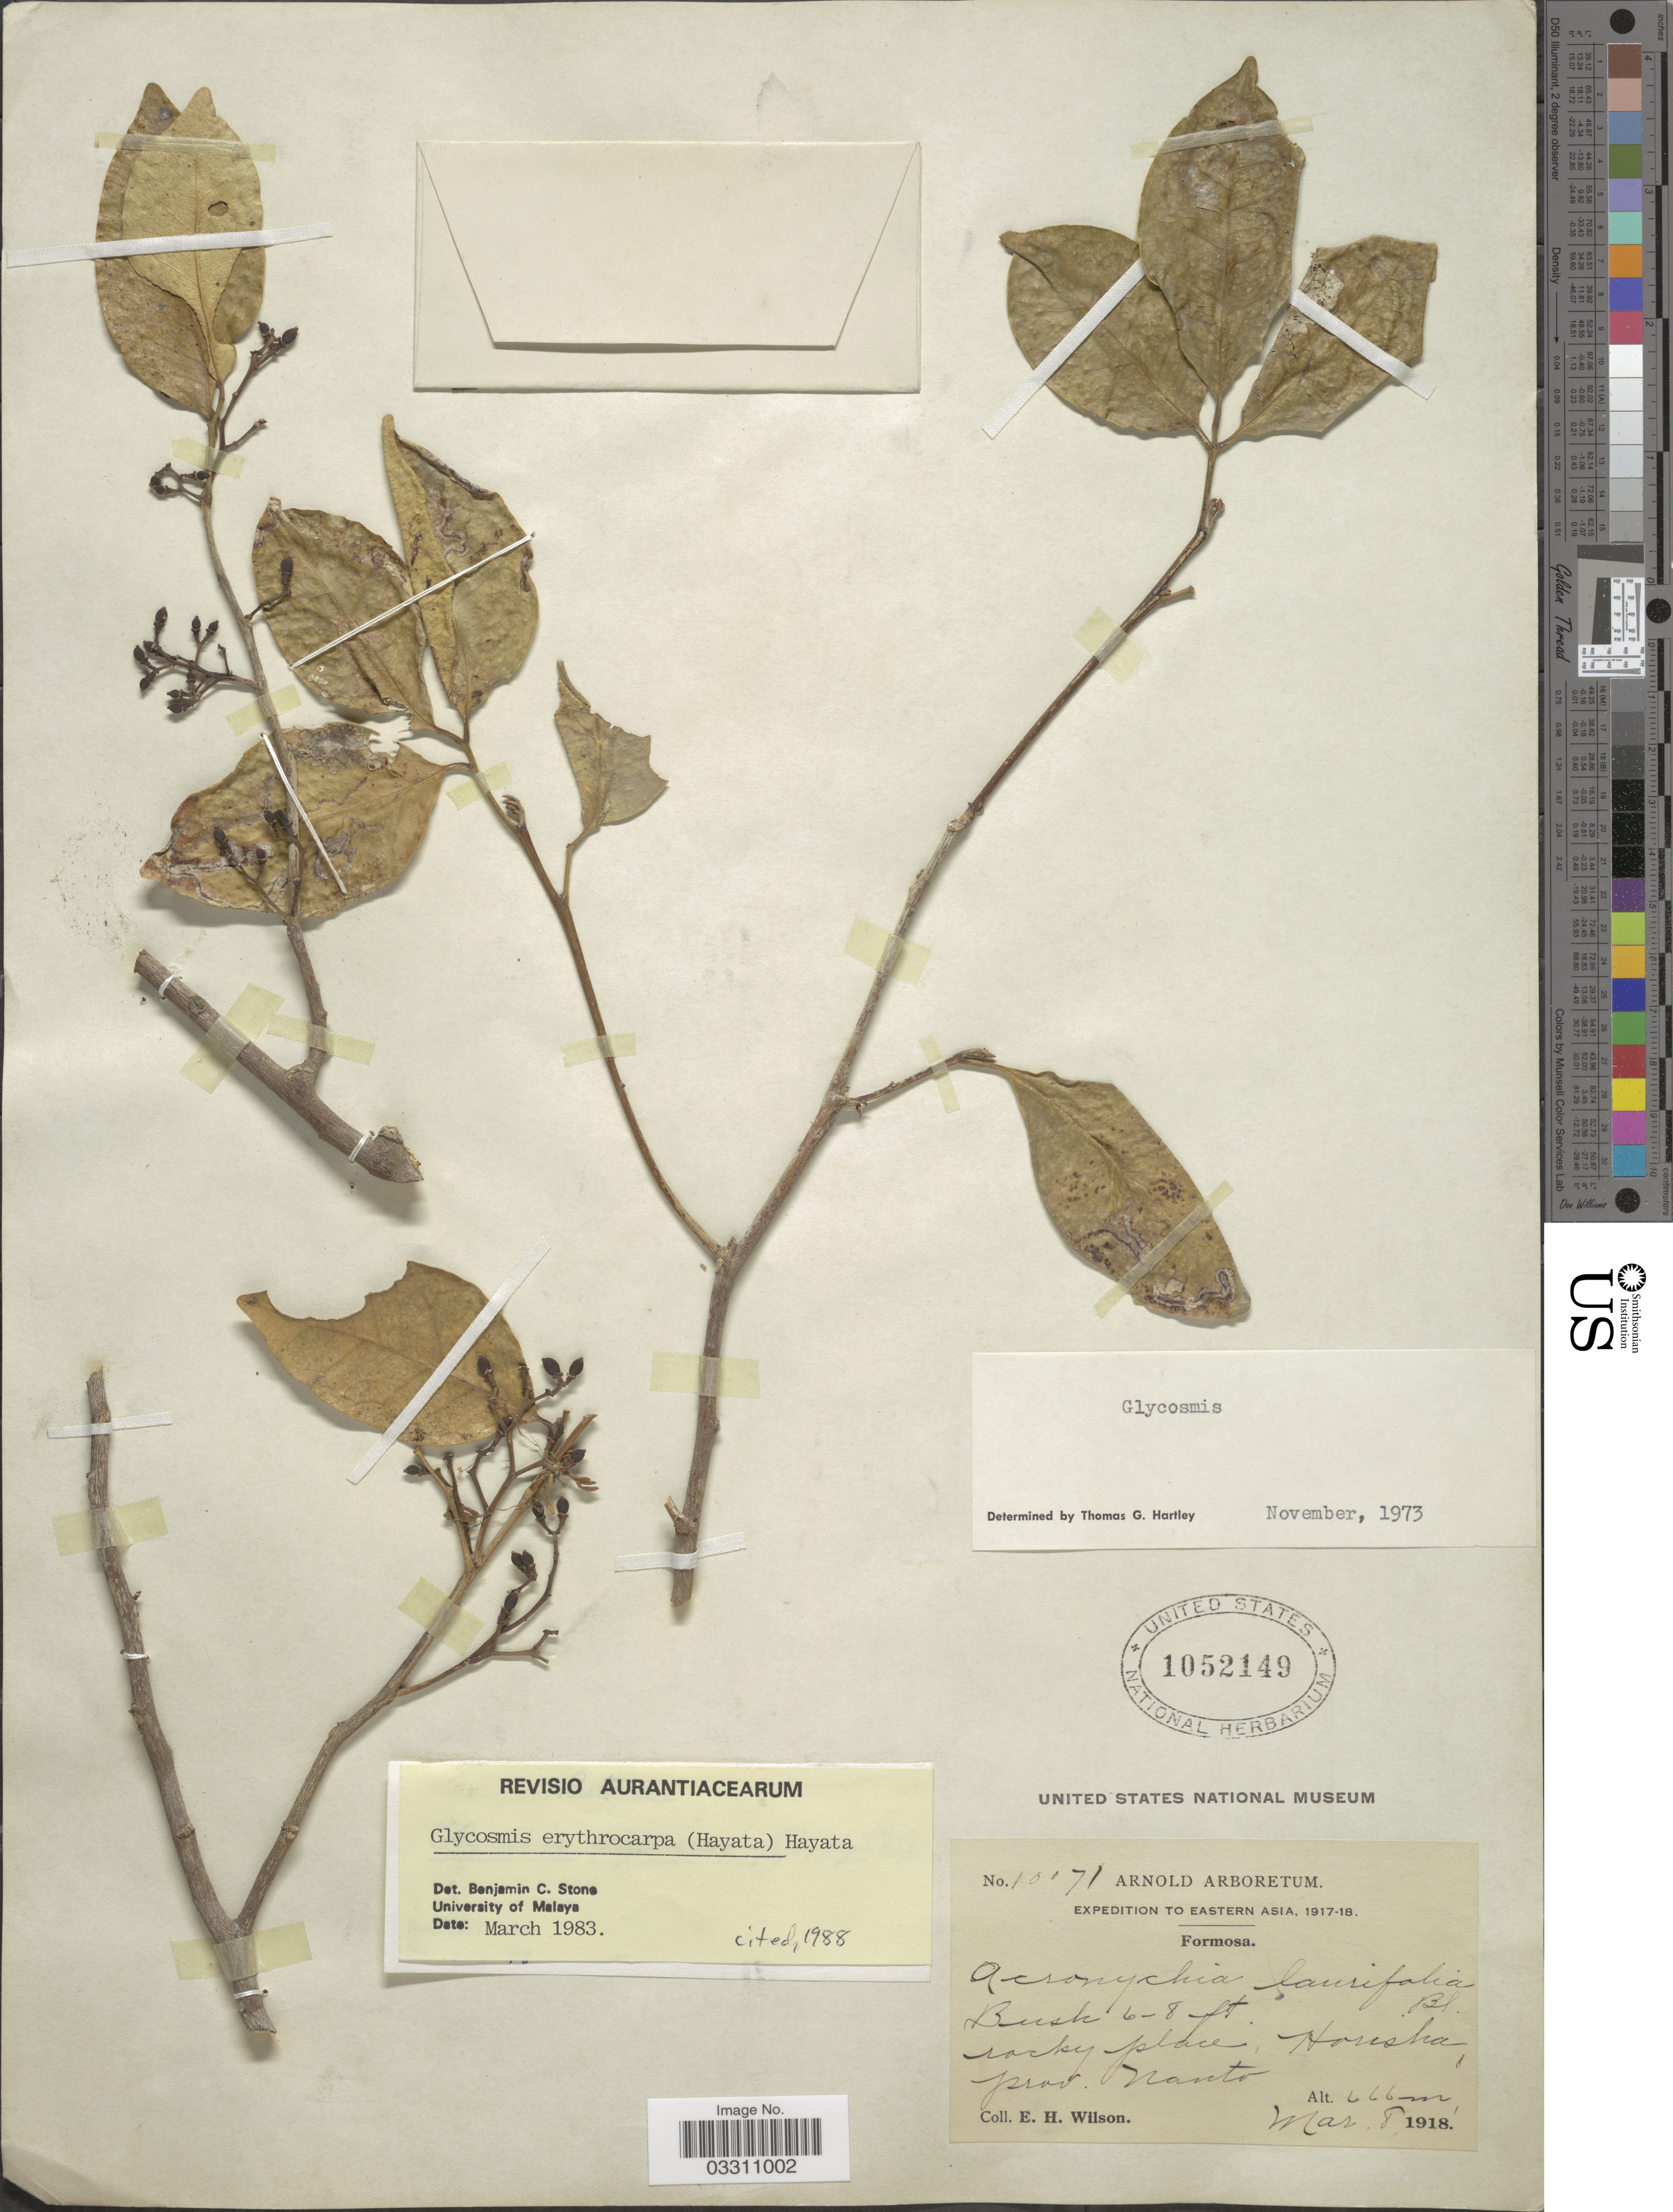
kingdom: Plantae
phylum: Tracheophyta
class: Magnoliopsida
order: Sapindales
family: Rutaceae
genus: Glycosmis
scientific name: Glycosmis erythrocarpa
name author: (Hayata) Hayata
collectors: E. Wilson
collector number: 10071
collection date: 1918-03-08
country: Taiwan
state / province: Nantou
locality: Eastern Asia, Formosa, Horisha, prov. Nanto.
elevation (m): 666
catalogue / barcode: US 1052149